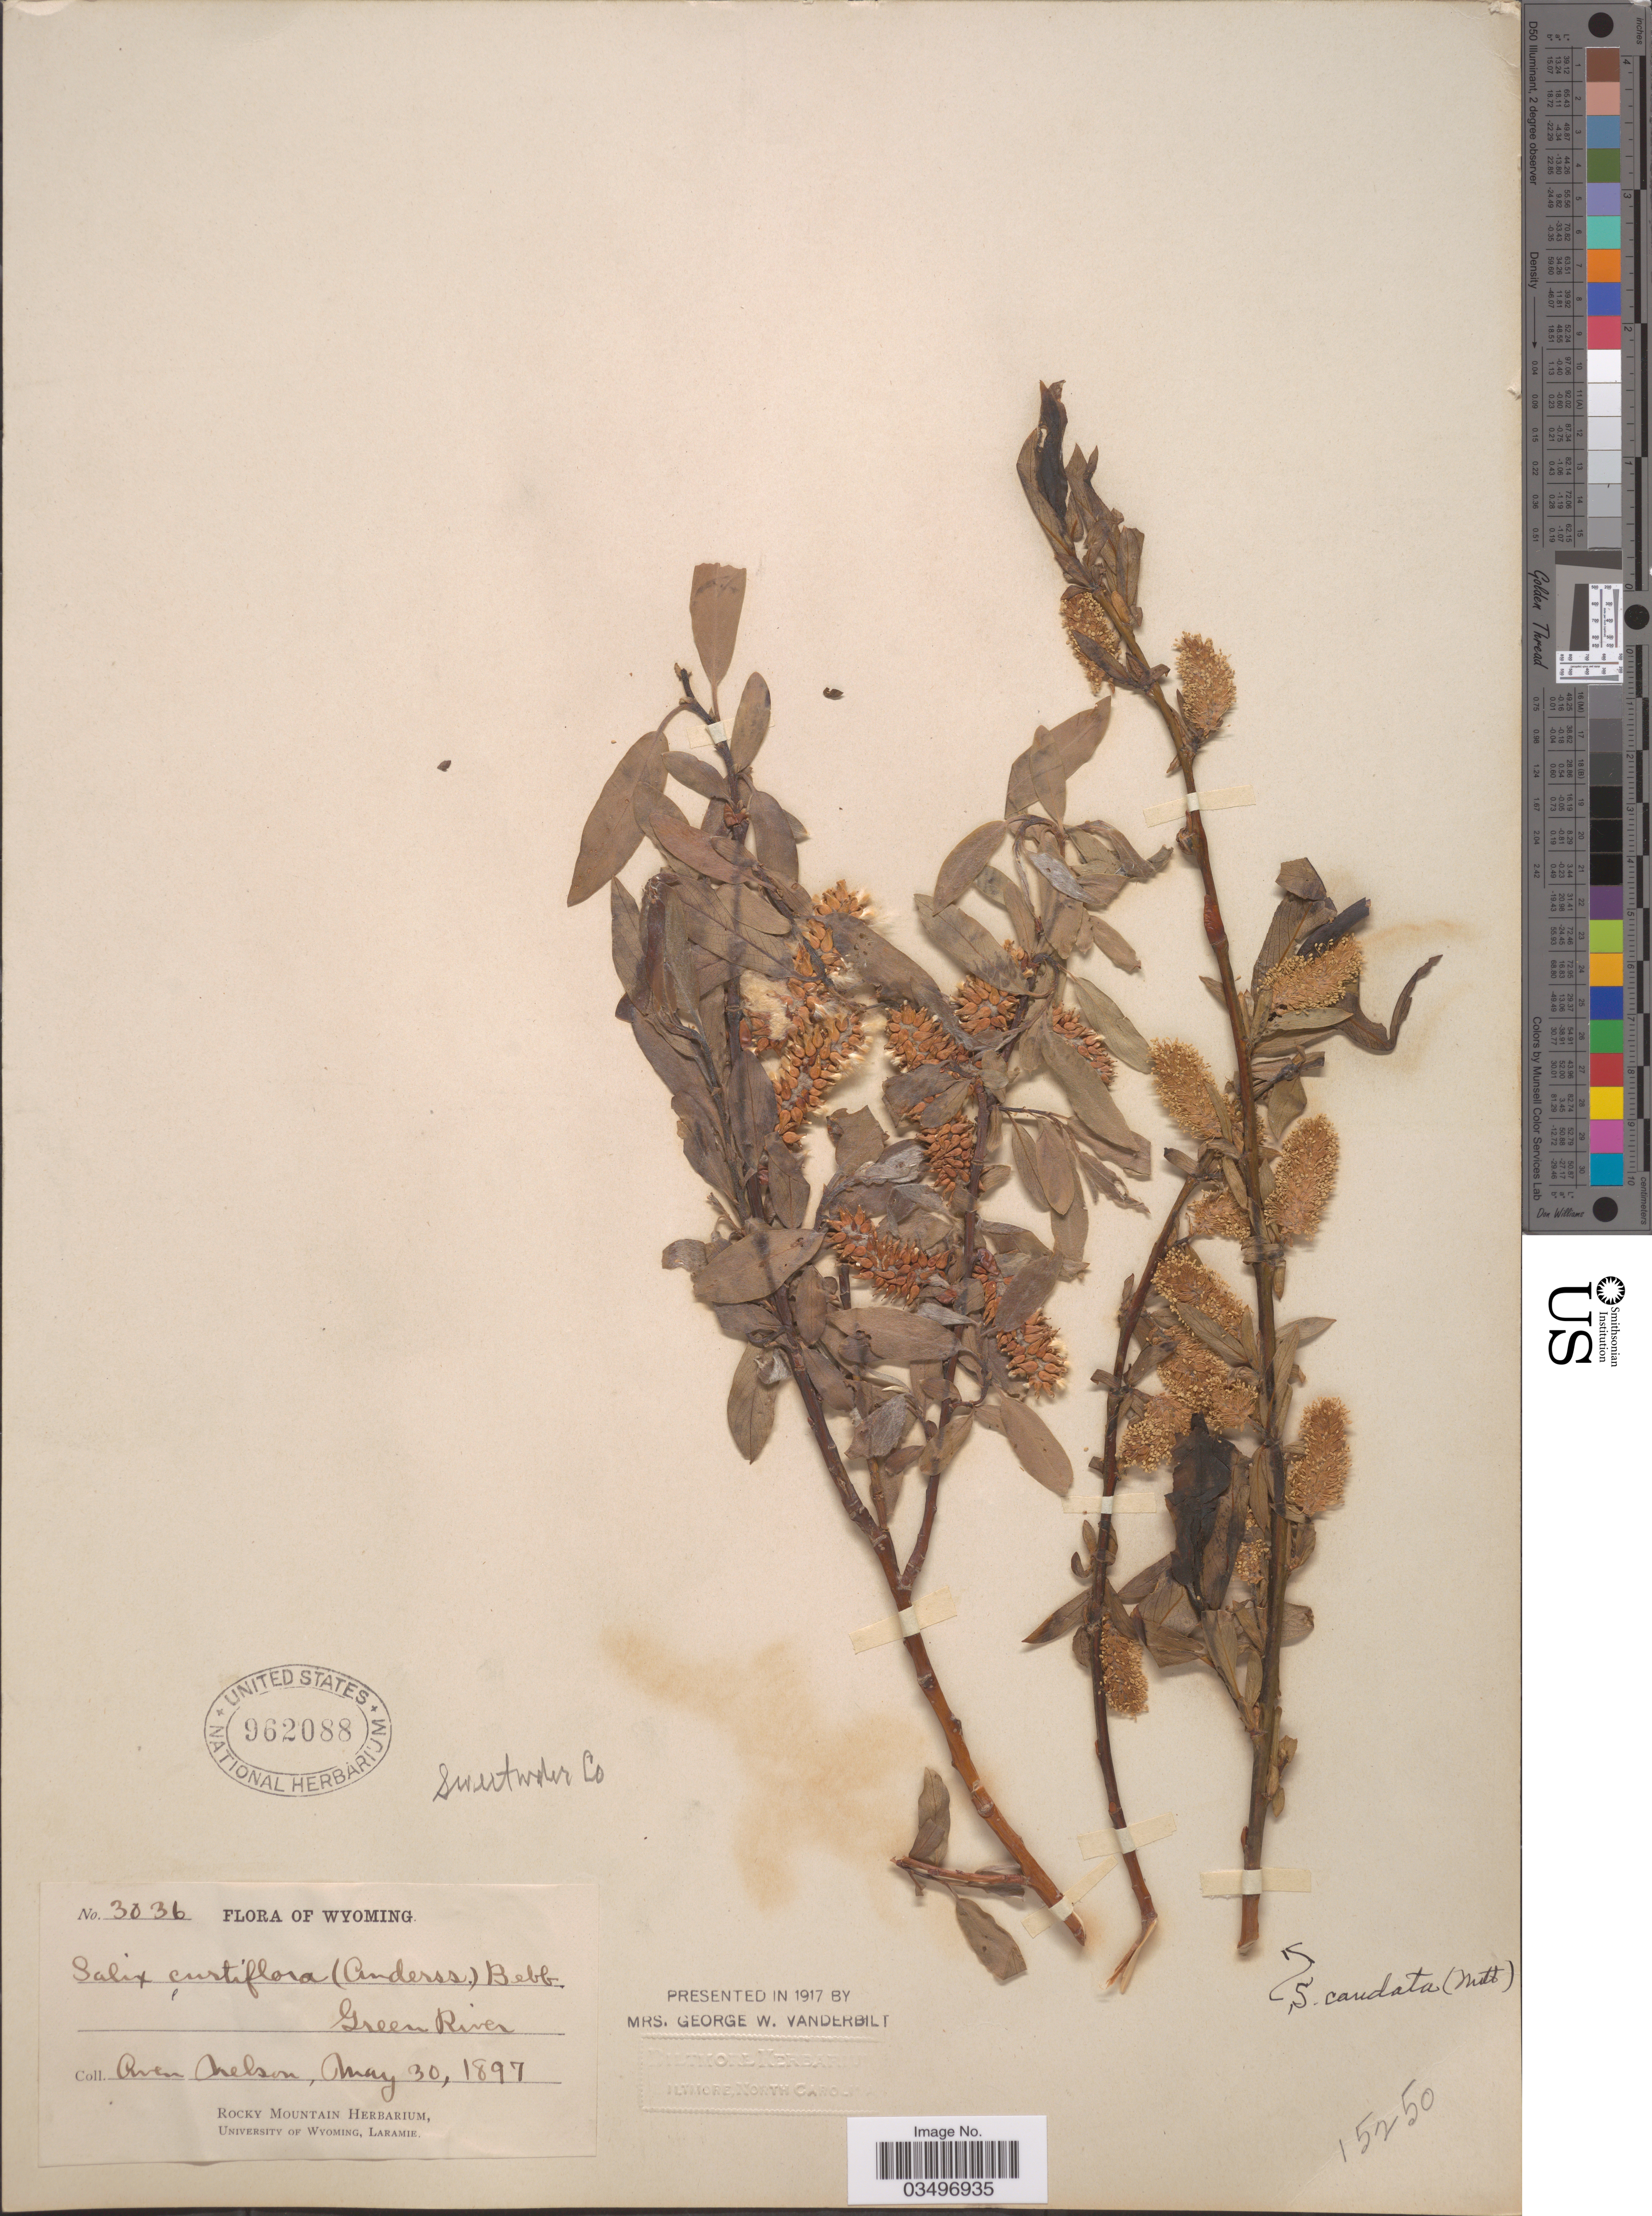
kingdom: Plantae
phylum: Tracheophyta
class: Magnoliopsida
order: Malpighiales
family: Salicaceae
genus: Salix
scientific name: Salix eastwoodiae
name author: Cockerell ex A. Heller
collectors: A. Nelson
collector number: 3036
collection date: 1897-05-30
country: United States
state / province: Wyoming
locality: Green River. Sweetwater Co.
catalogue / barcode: US 962088